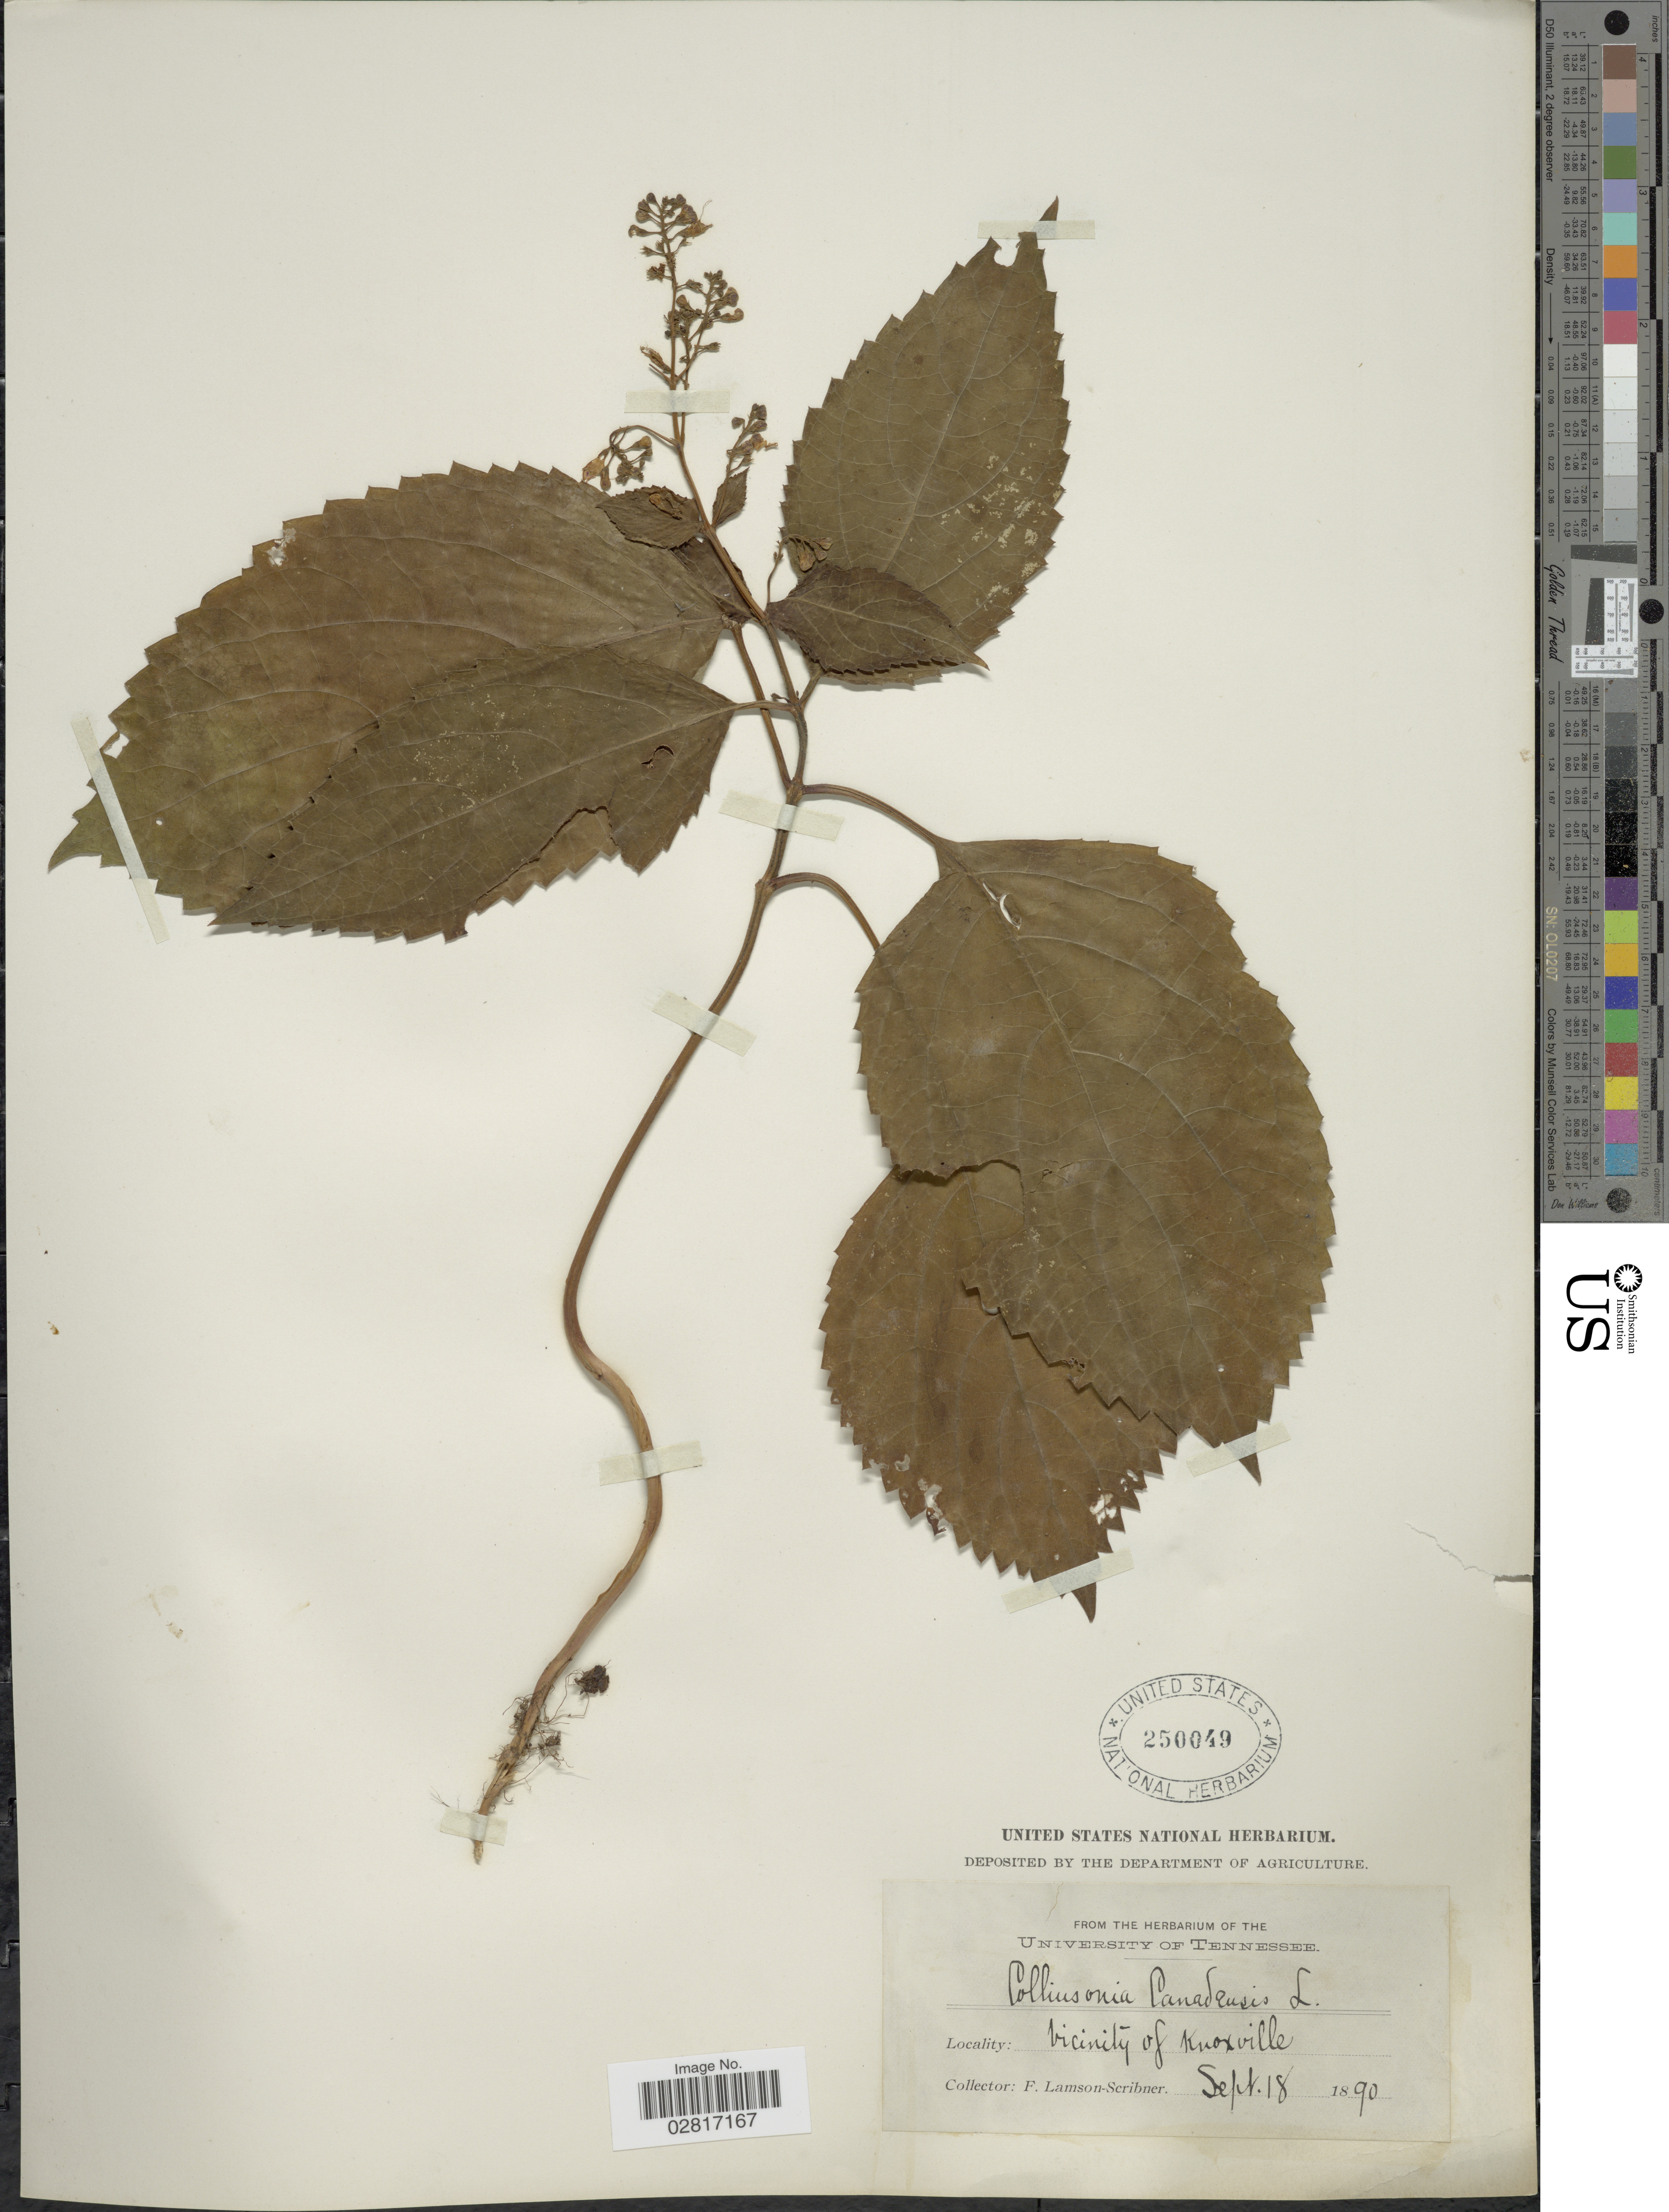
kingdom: Plantae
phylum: Tracheophyta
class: Magnoliopsida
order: Lamiales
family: Lamiaceae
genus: Collinsonia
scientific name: Collinsonia punctata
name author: Elliott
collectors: F. Lamson-Scribner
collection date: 1890-09-18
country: United States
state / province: Tennessee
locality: Vicinity of Knoxville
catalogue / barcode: US 250049